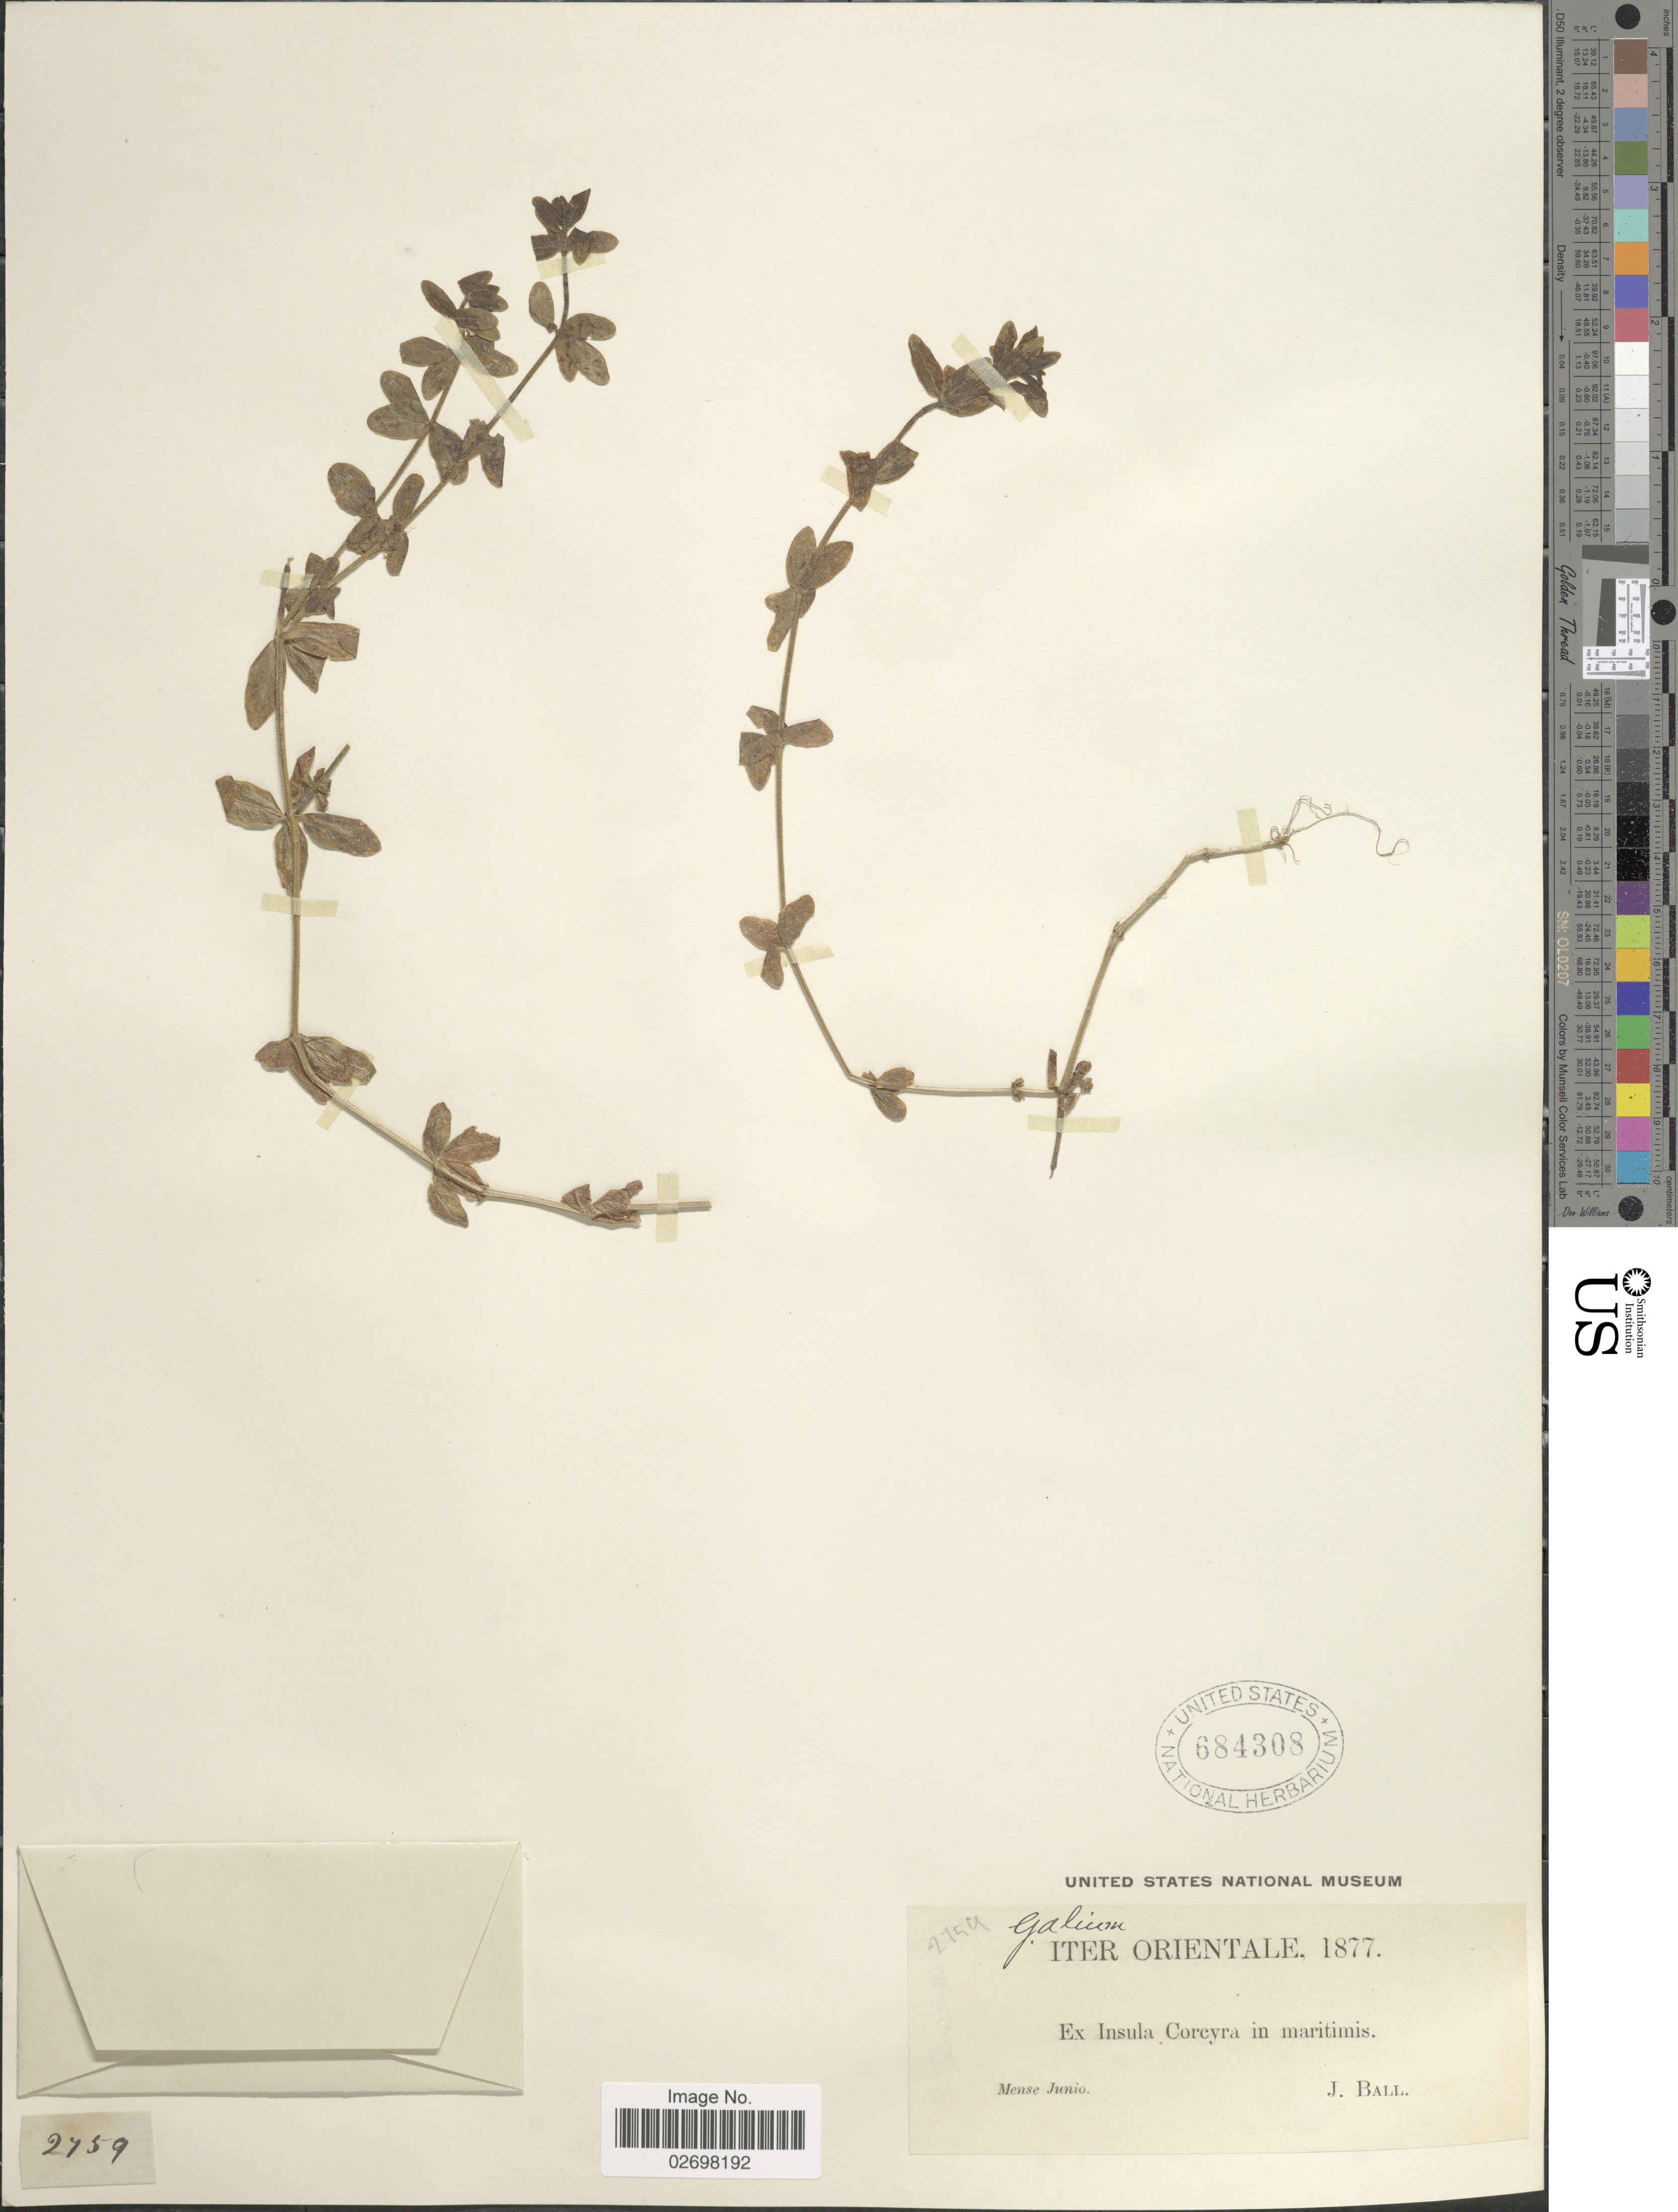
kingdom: Plantae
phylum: Tracheophyta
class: Magnoliopsida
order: Gentianales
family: Rubiaceae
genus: Galium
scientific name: Galium sp.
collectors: J. Ball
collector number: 2159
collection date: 1877-06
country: Greece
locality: Iter Orientale, Insula Corcyra in maritimis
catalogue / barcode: US 684308